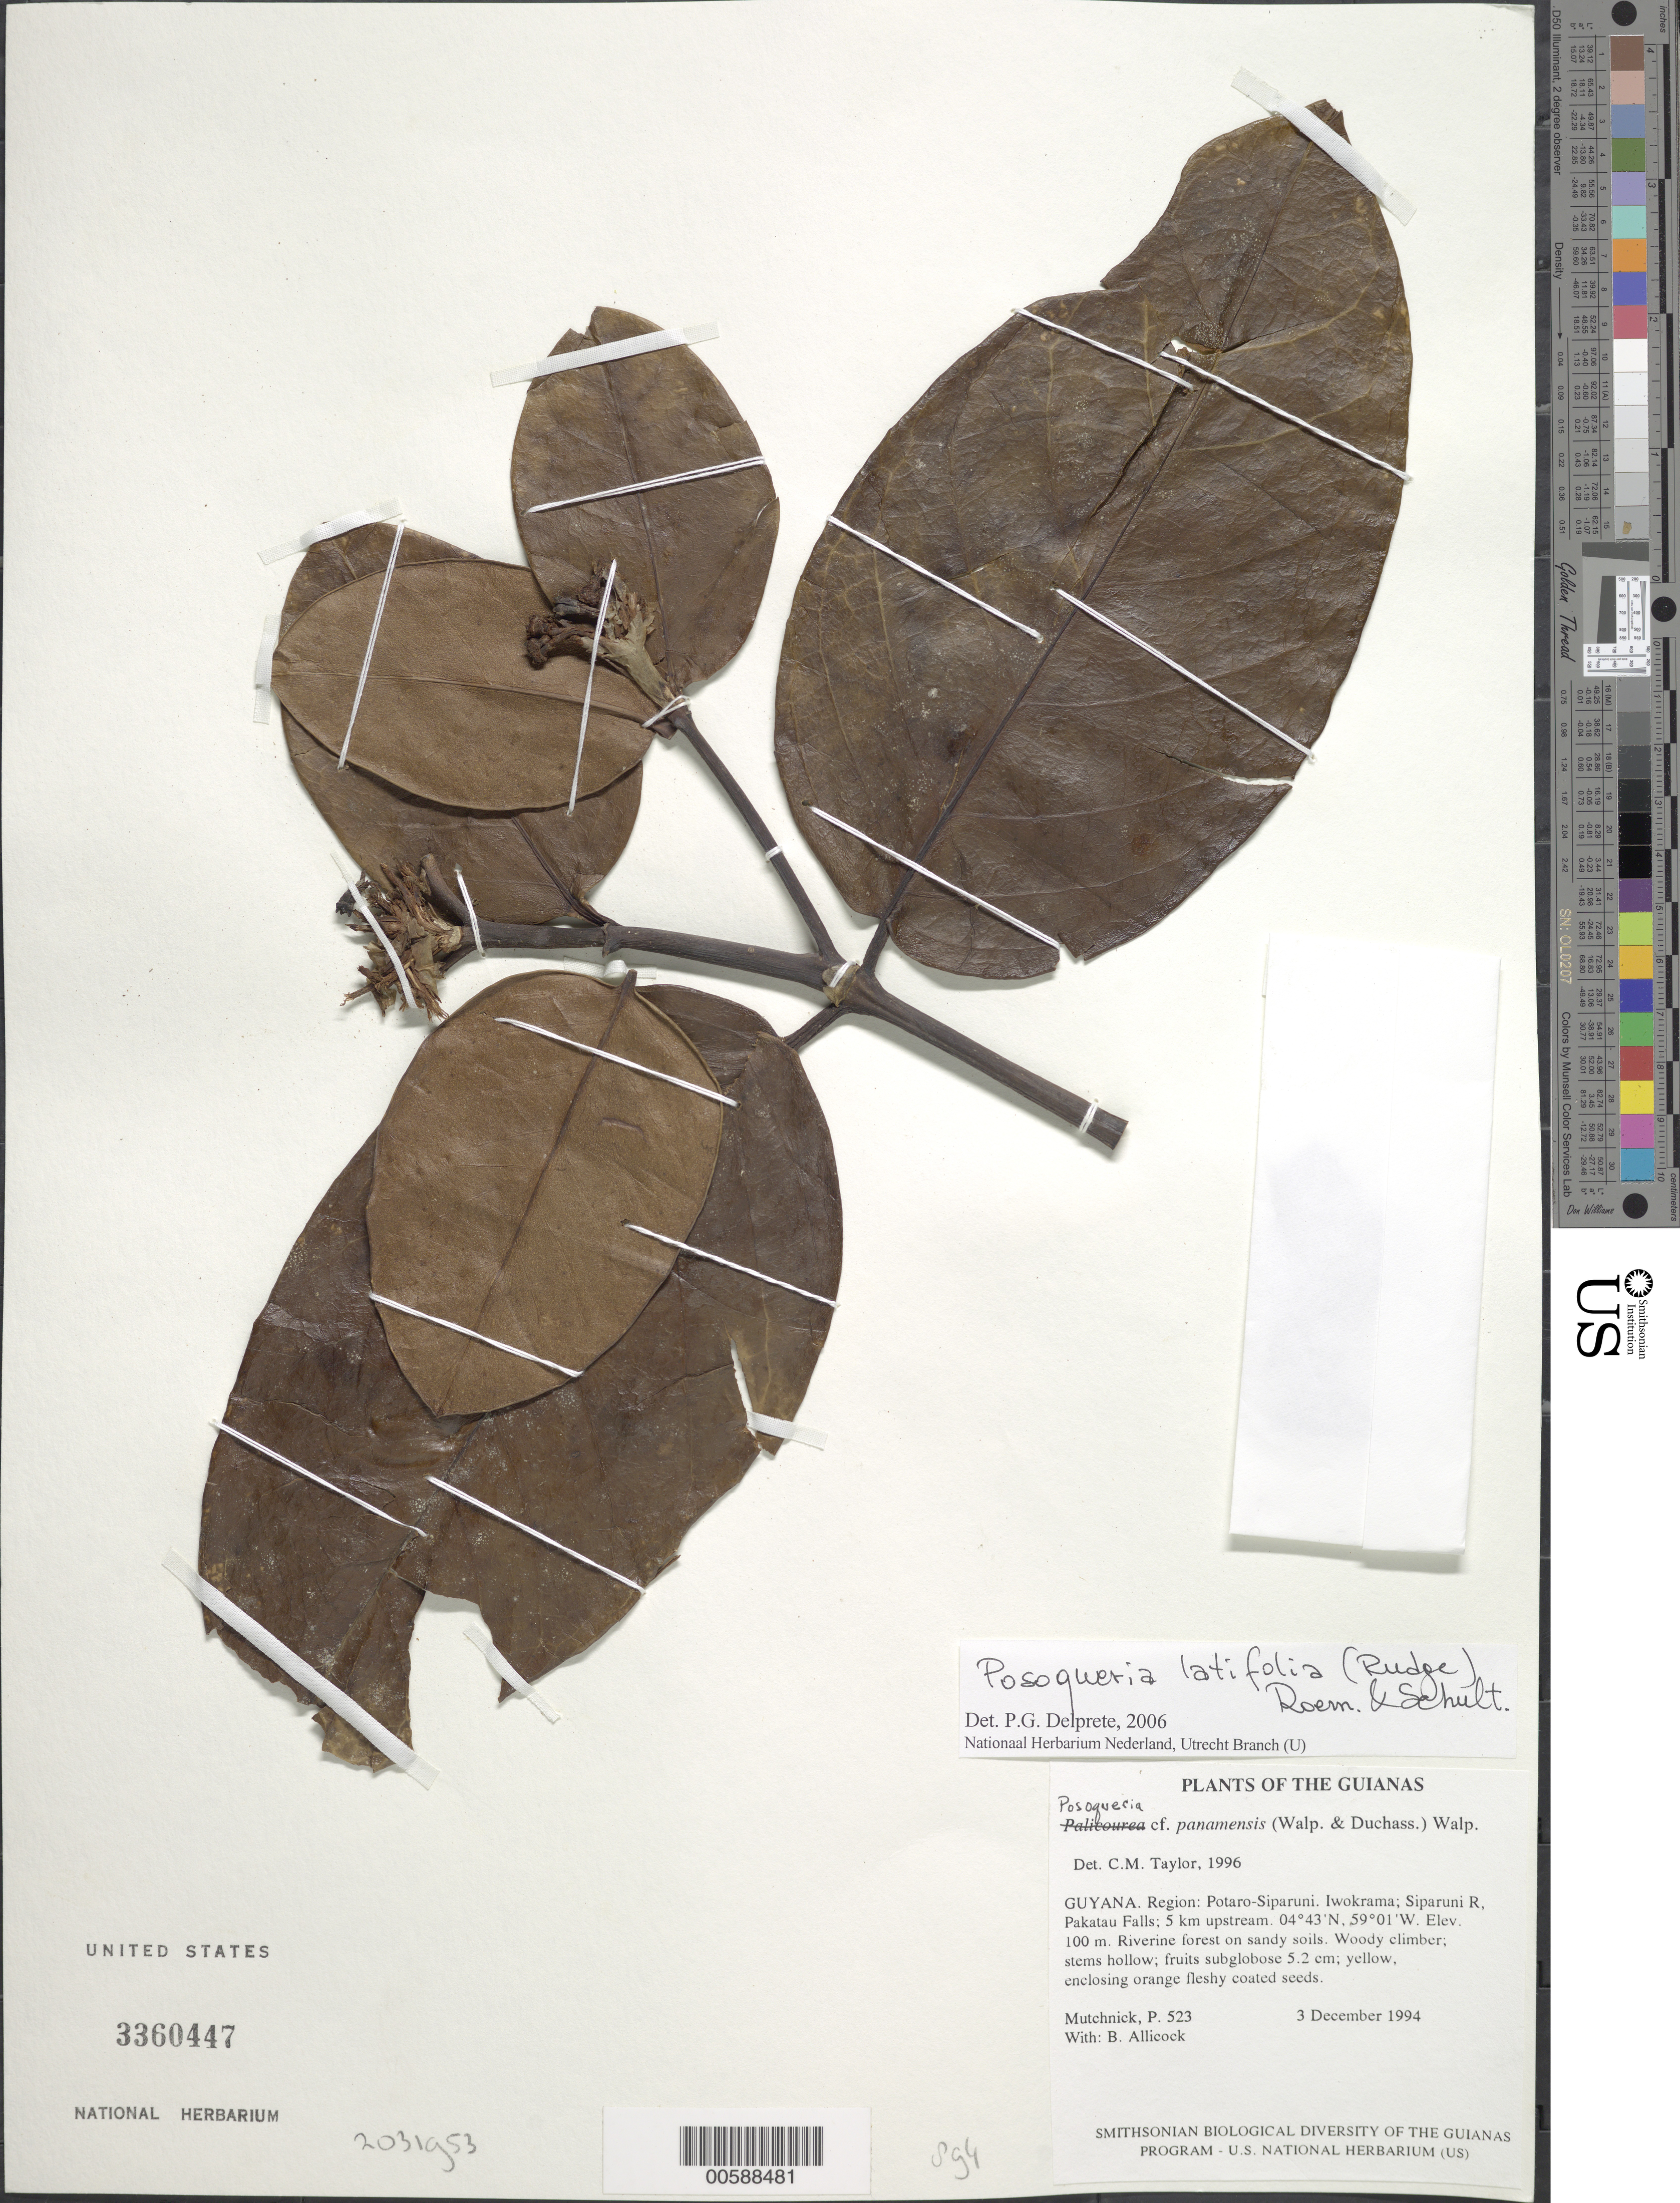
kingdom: Plantae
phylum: Tracheophyta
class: Magnoliopsida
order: Gentianales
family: Rubiaceae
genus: Posoqueria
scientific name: Posoqueria latifolia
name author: (Rudge) Roem. & Schult.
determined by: Delprete, P. G., Herb. de Guyane Cay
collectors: P. Mutchnick & B. Allicock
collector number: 523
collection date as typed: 3 December 1994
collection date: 1994-12-03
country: Guyana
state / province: Potaro-Siparuni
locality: Iwokrama; Siparuni R, Pakatau Falls; 5 km upstream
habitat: Riverine forest on sandy soils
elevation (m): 100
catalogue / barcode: US 3360447